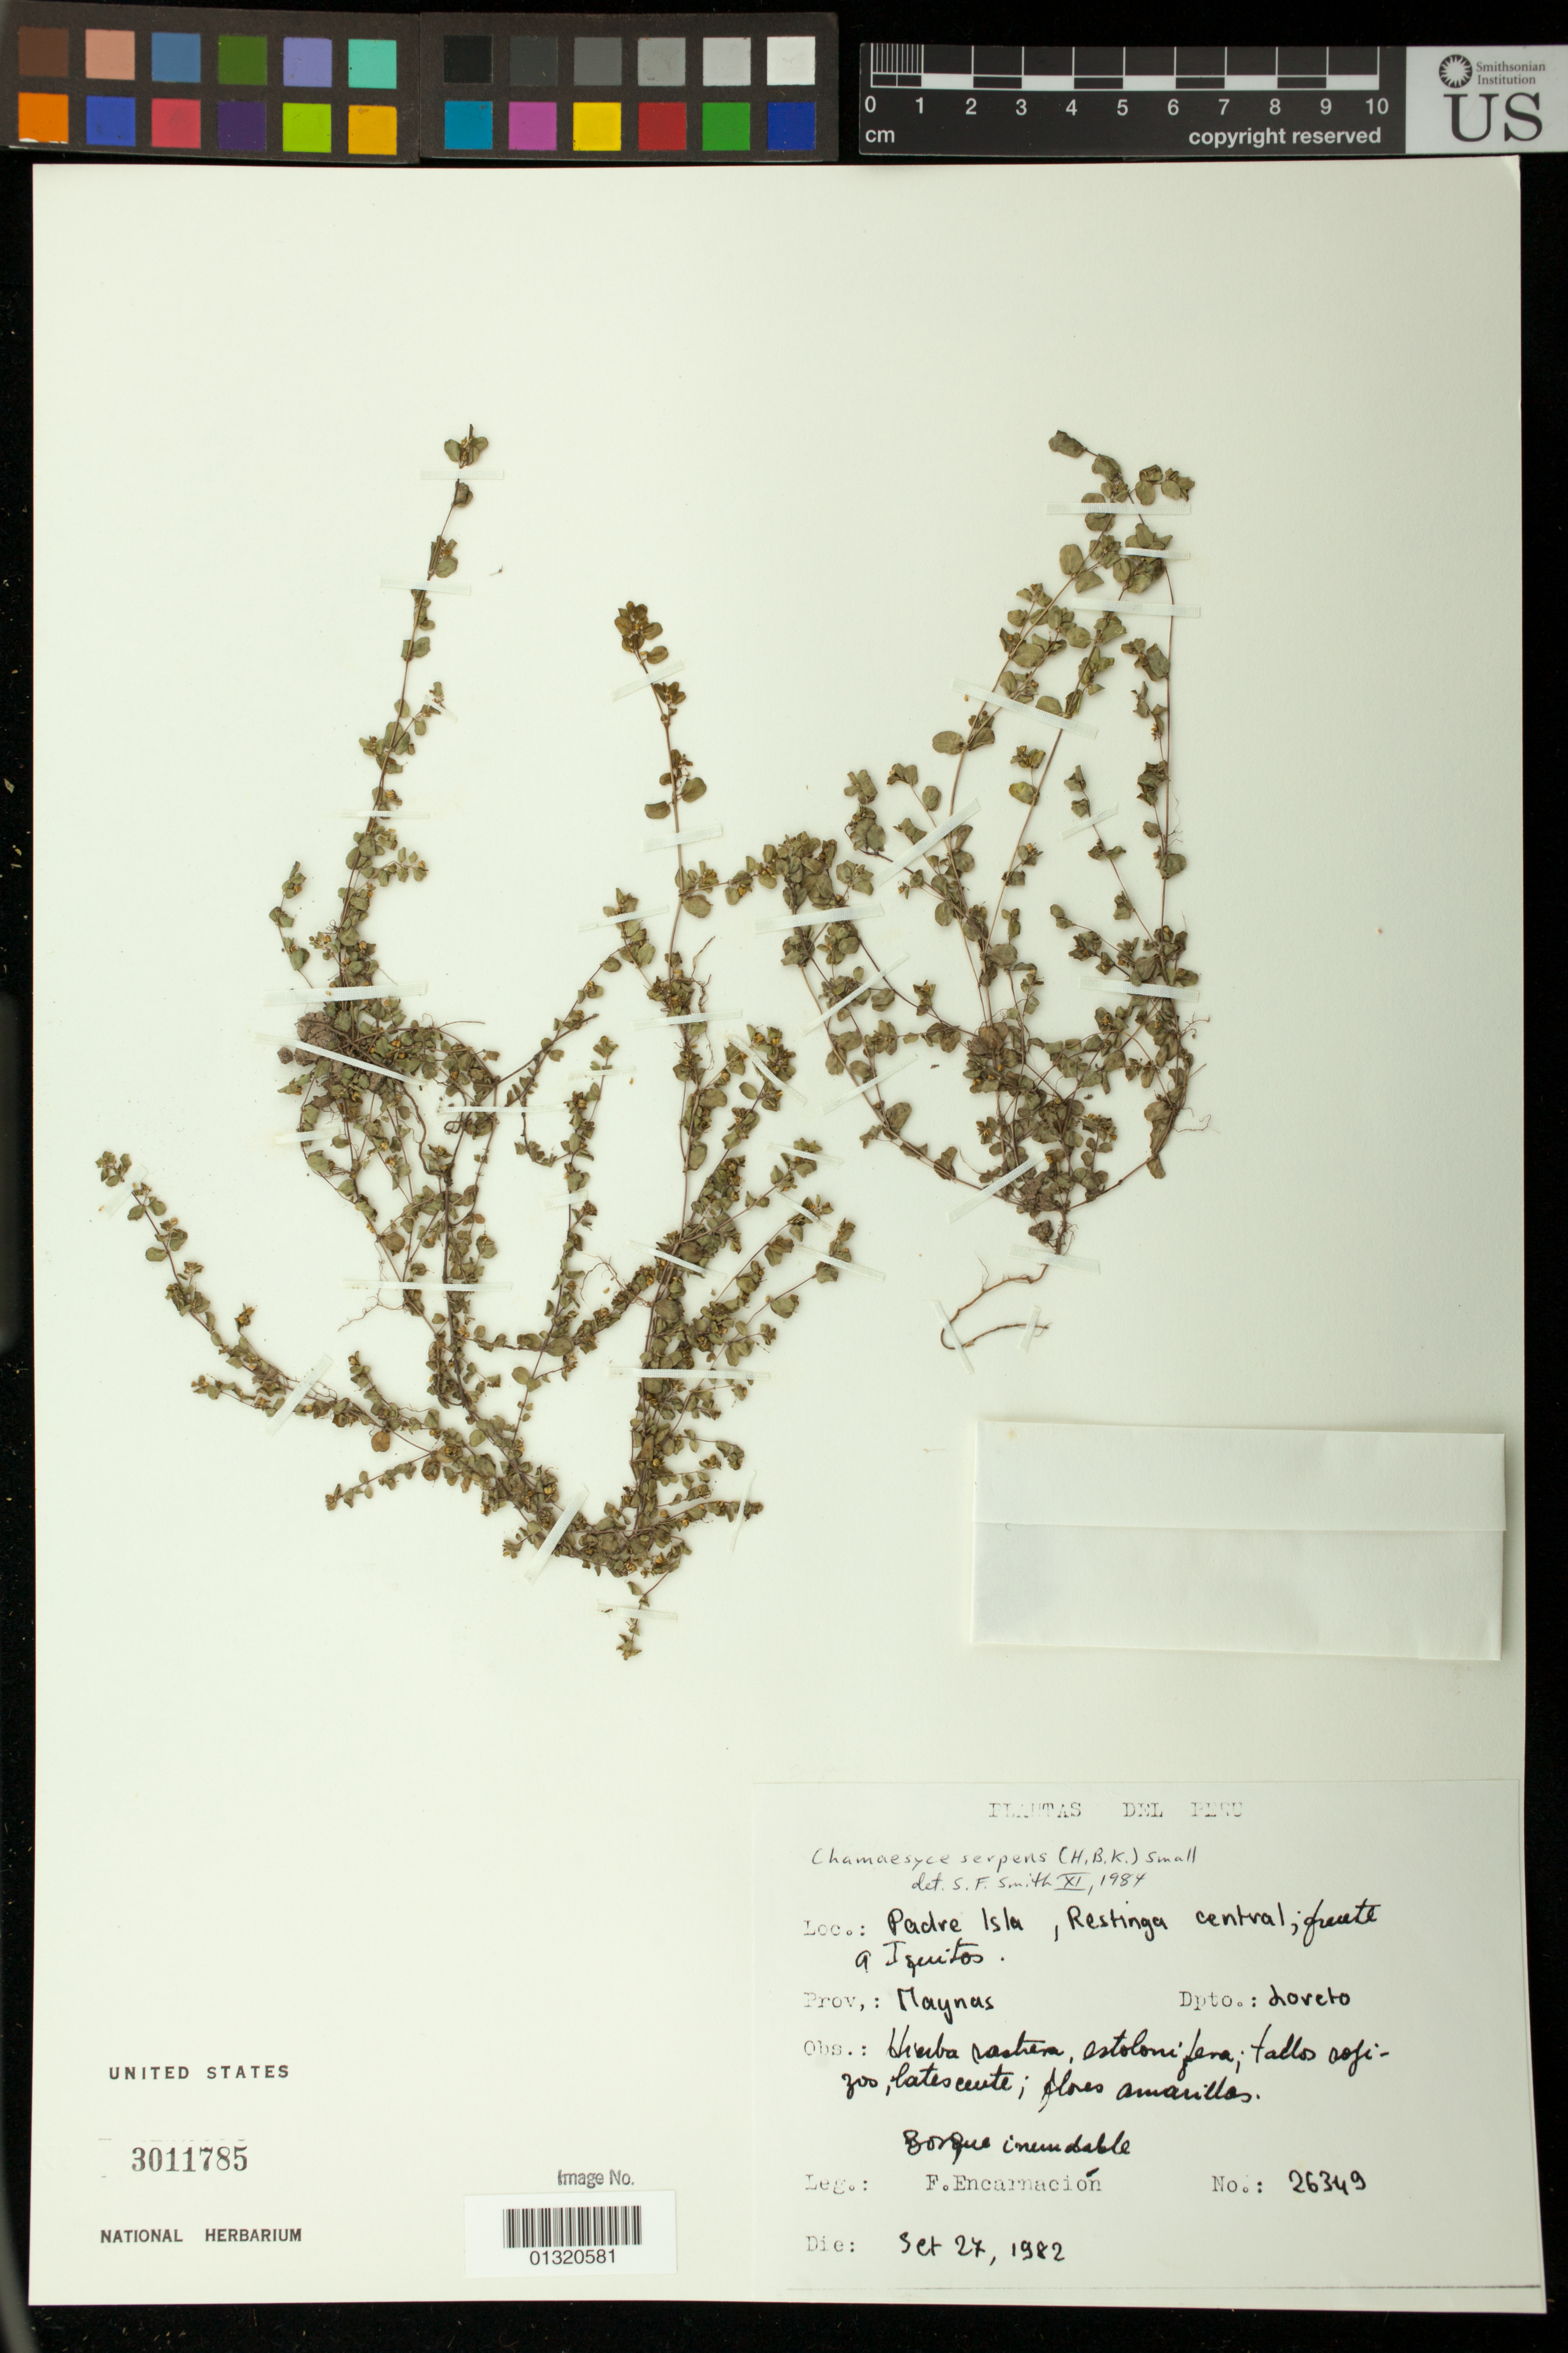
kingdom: Plantae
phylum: Tracheophyta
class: Magnoliopsida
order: Malpighiales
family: Euphorbiaceae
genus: Euphorbia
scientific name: Euphorbia serpens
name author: Kunth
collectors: F. Encarnación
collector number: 26349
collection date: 1982-09-27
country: Peru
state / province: Loreto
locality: Padre Isla, Restinga central, frente a Iquitos. Prov: Maynas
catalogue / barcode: US 3011785